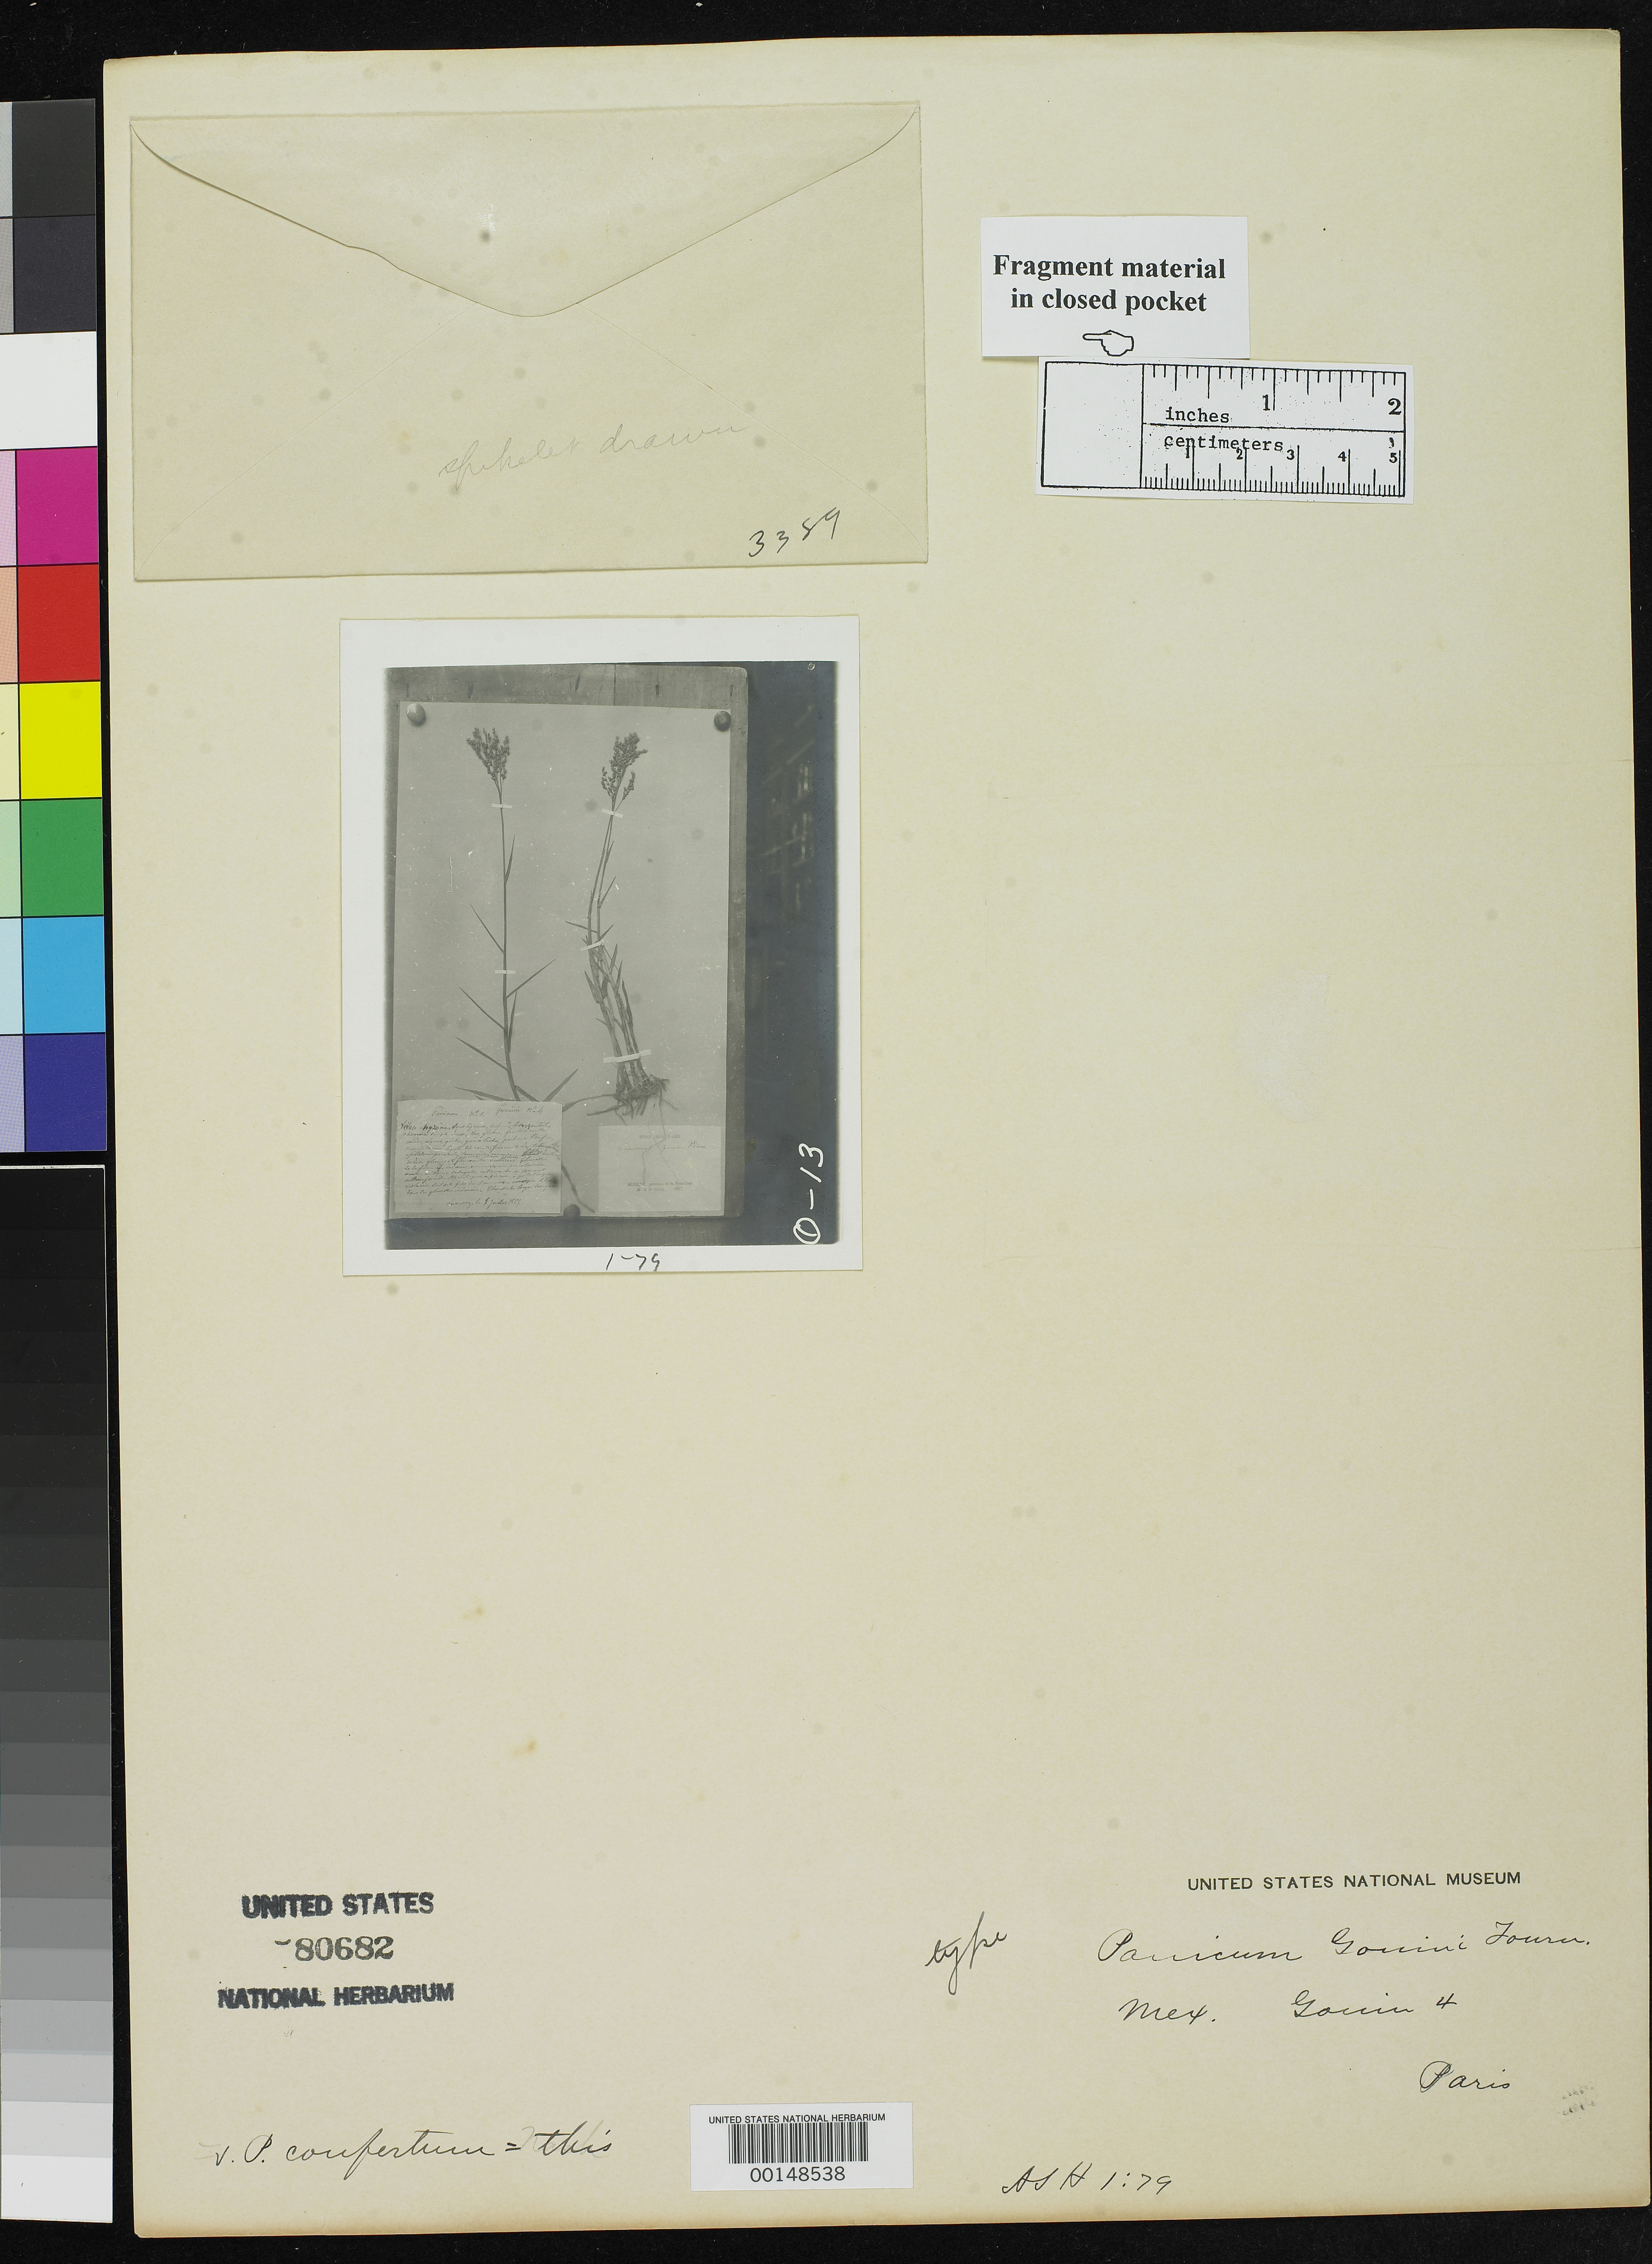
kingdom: Plantae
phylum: Tracheophyta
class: Liliopsida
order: Poales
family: Poaceae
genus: Panicum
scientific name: Panicum gouinii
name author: E. Fourn.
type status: Type Fragment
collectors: F. M. G. Gouin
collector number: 4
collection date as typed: Jul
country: Mexico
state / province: Veracruz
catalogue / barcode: US 80682